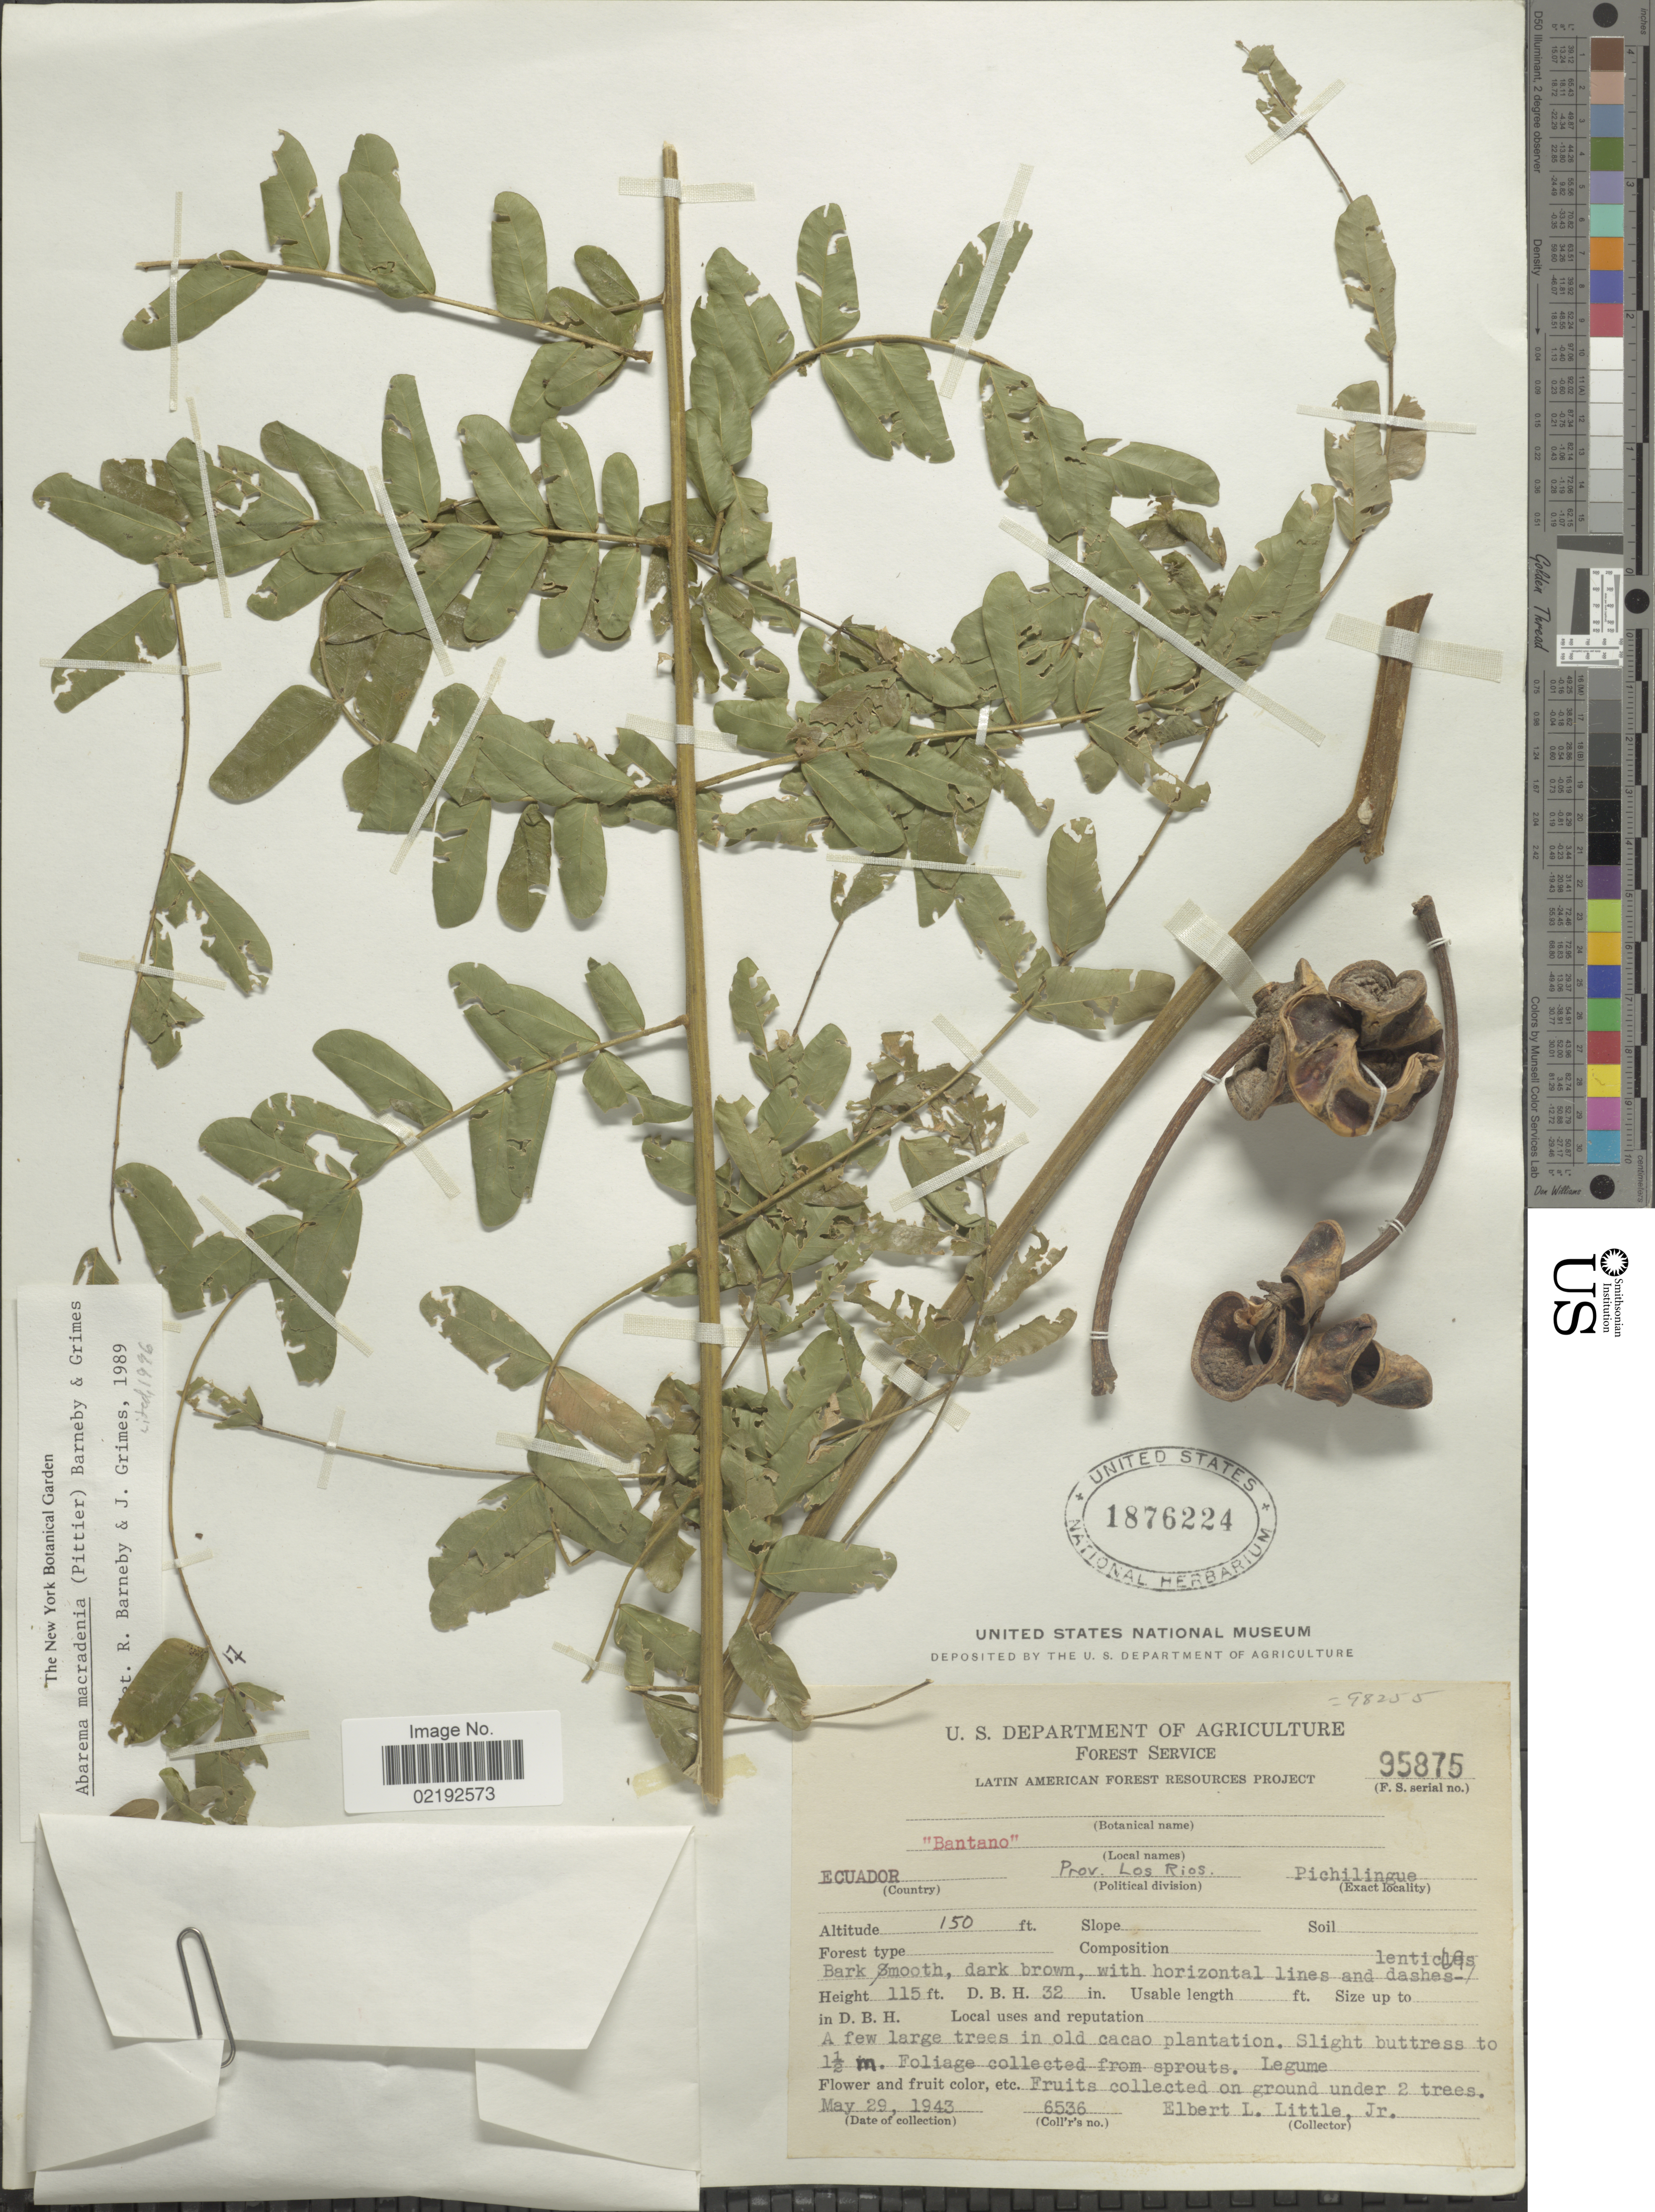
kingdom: Plantae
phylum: Tracheophyta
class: Magnoliopsida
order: Fabales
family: Fabaceae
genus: Abarema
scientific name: Abarema macradenia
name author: (Pittier) Barneby & J.W. Grimes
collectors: E. L. Little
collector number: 6536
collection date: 1943-05-29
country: Ecuador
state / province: Los Ríos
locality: Pichilingue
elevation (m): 46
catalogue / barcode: US 1876224